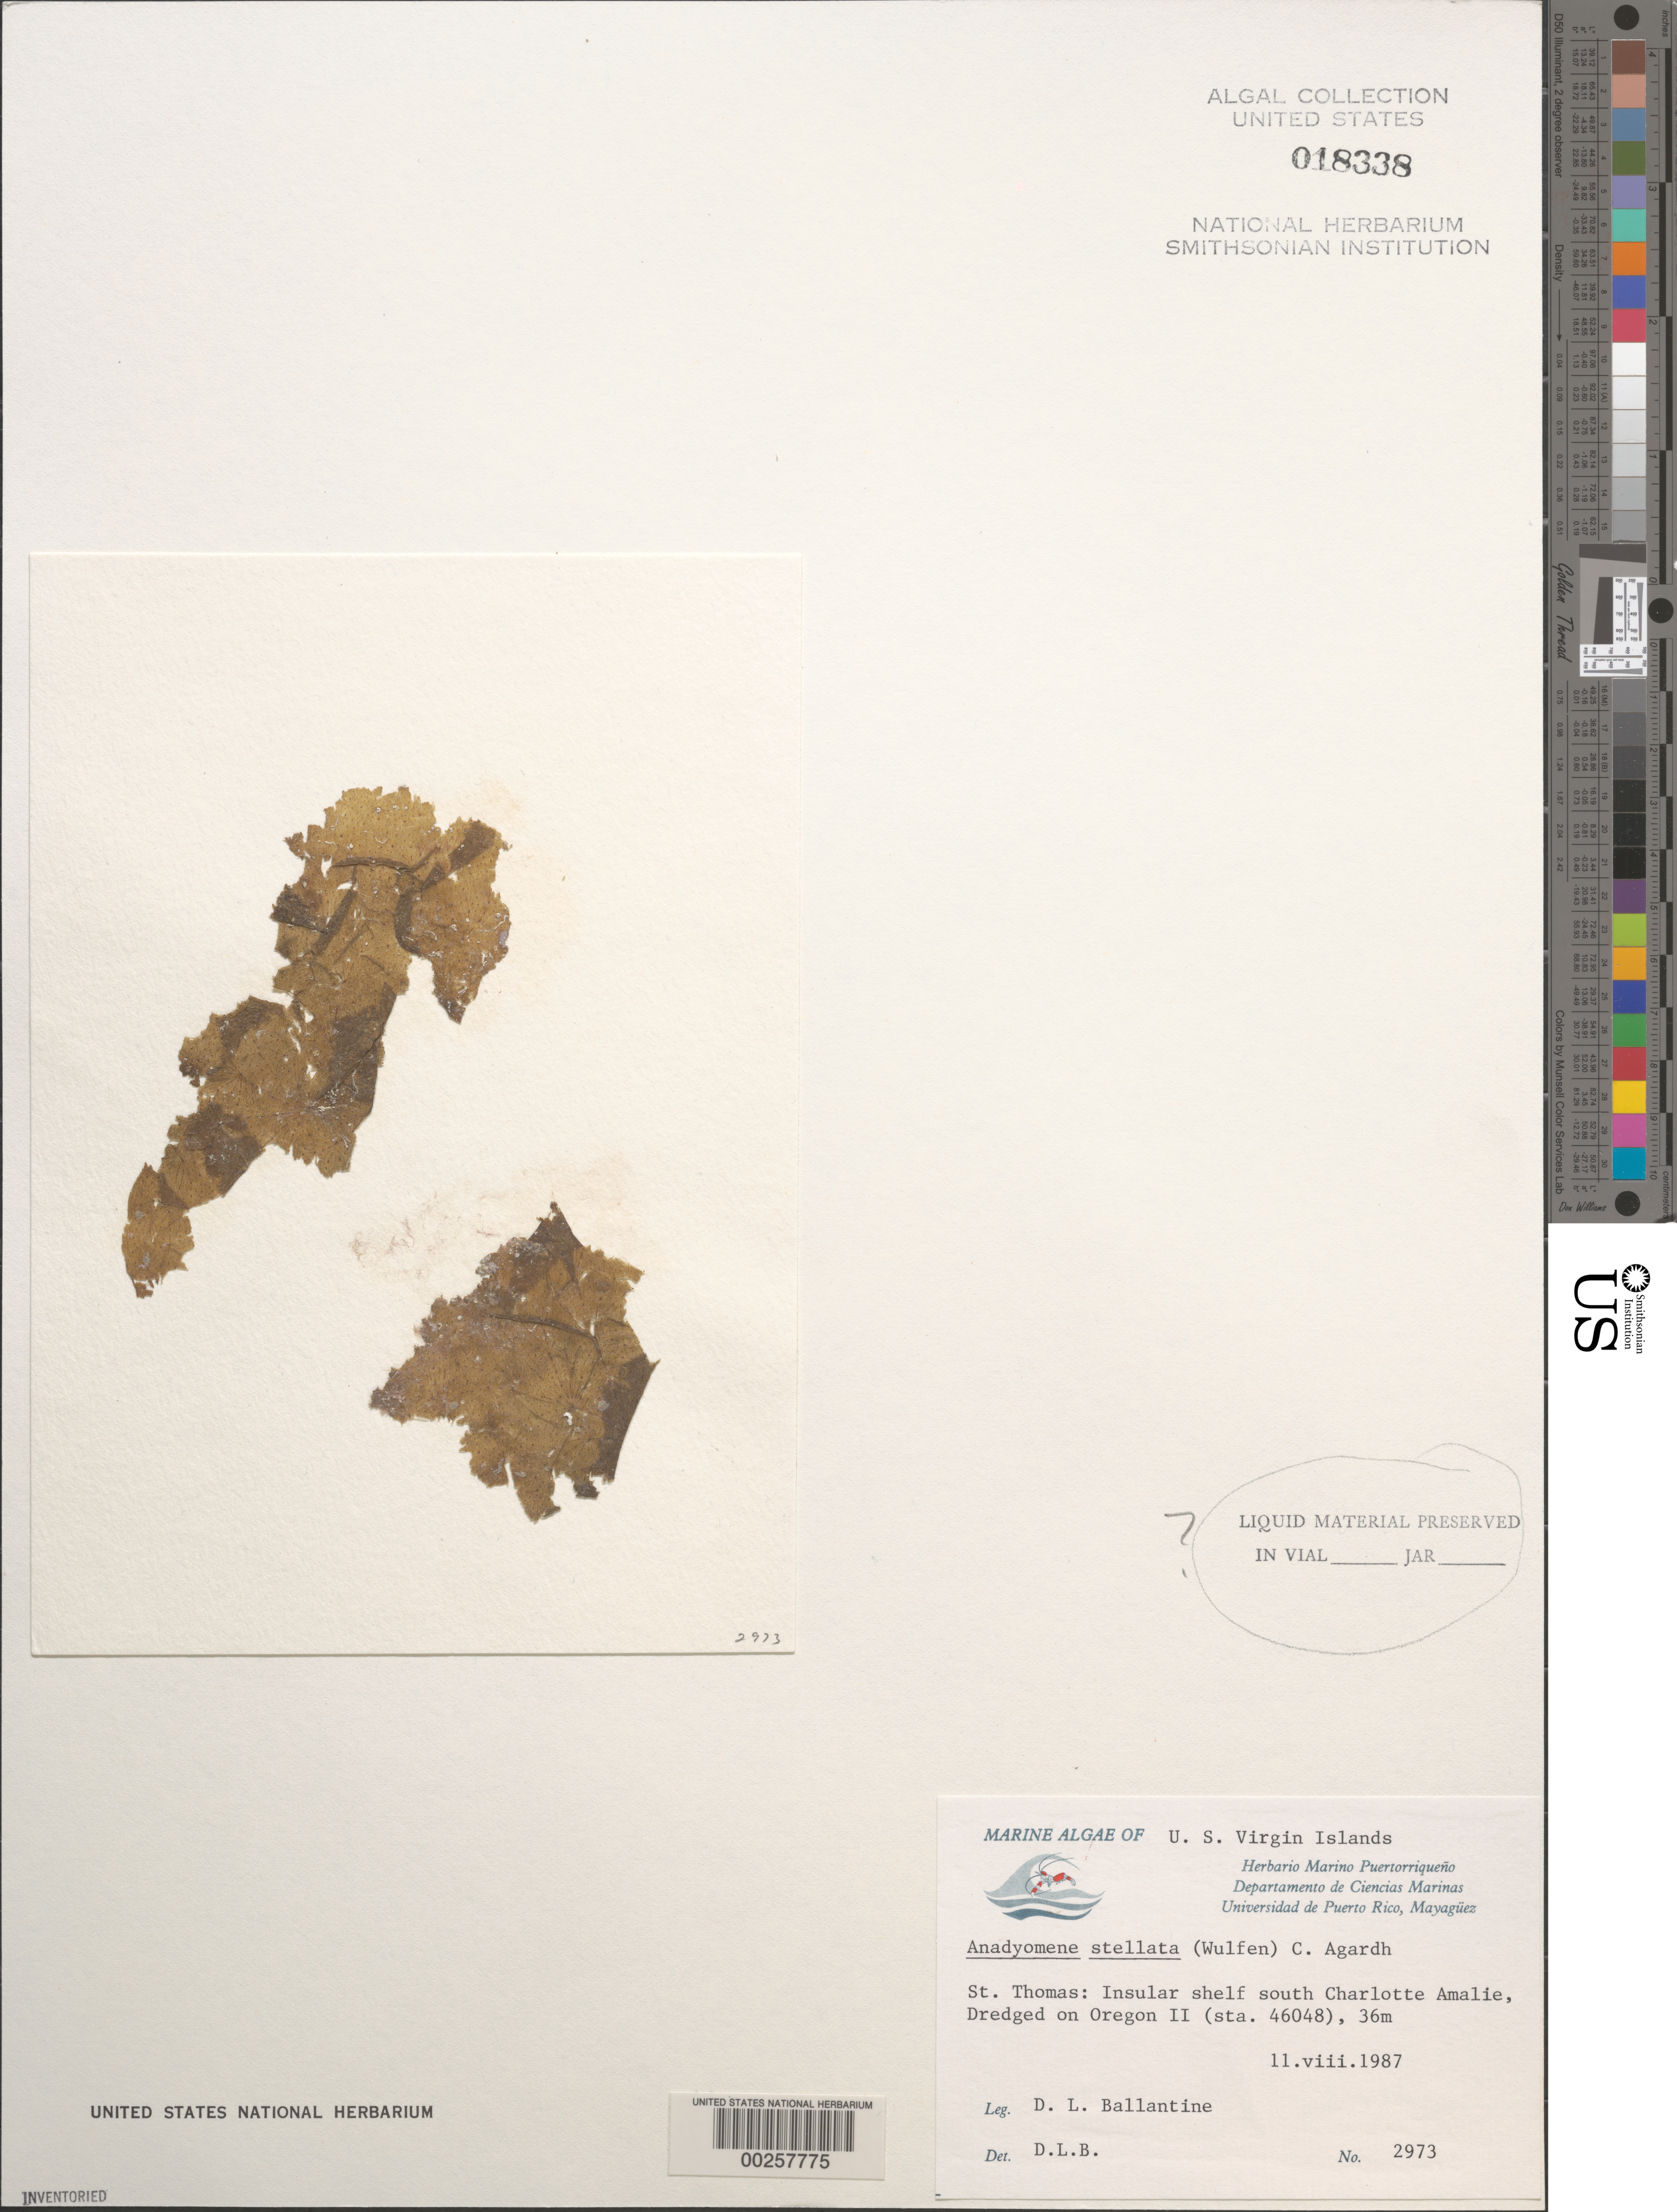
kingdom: Plantae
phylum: Chlorophyta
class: Ulvophyceae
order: Cladophorales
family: Anadyomenaceae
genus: Anadyomene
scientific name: Anadyomene stellata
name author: (Wulfen) C. Agardh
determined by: Ballantine, D. L.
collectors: D.L. Ballantine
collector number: DLB 2973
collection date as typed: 11 Aug 1987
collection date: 1987-08-11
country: U.S. Virgin Islands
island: St. Thomas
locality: Charlotte Amalie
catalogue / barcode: US 18338